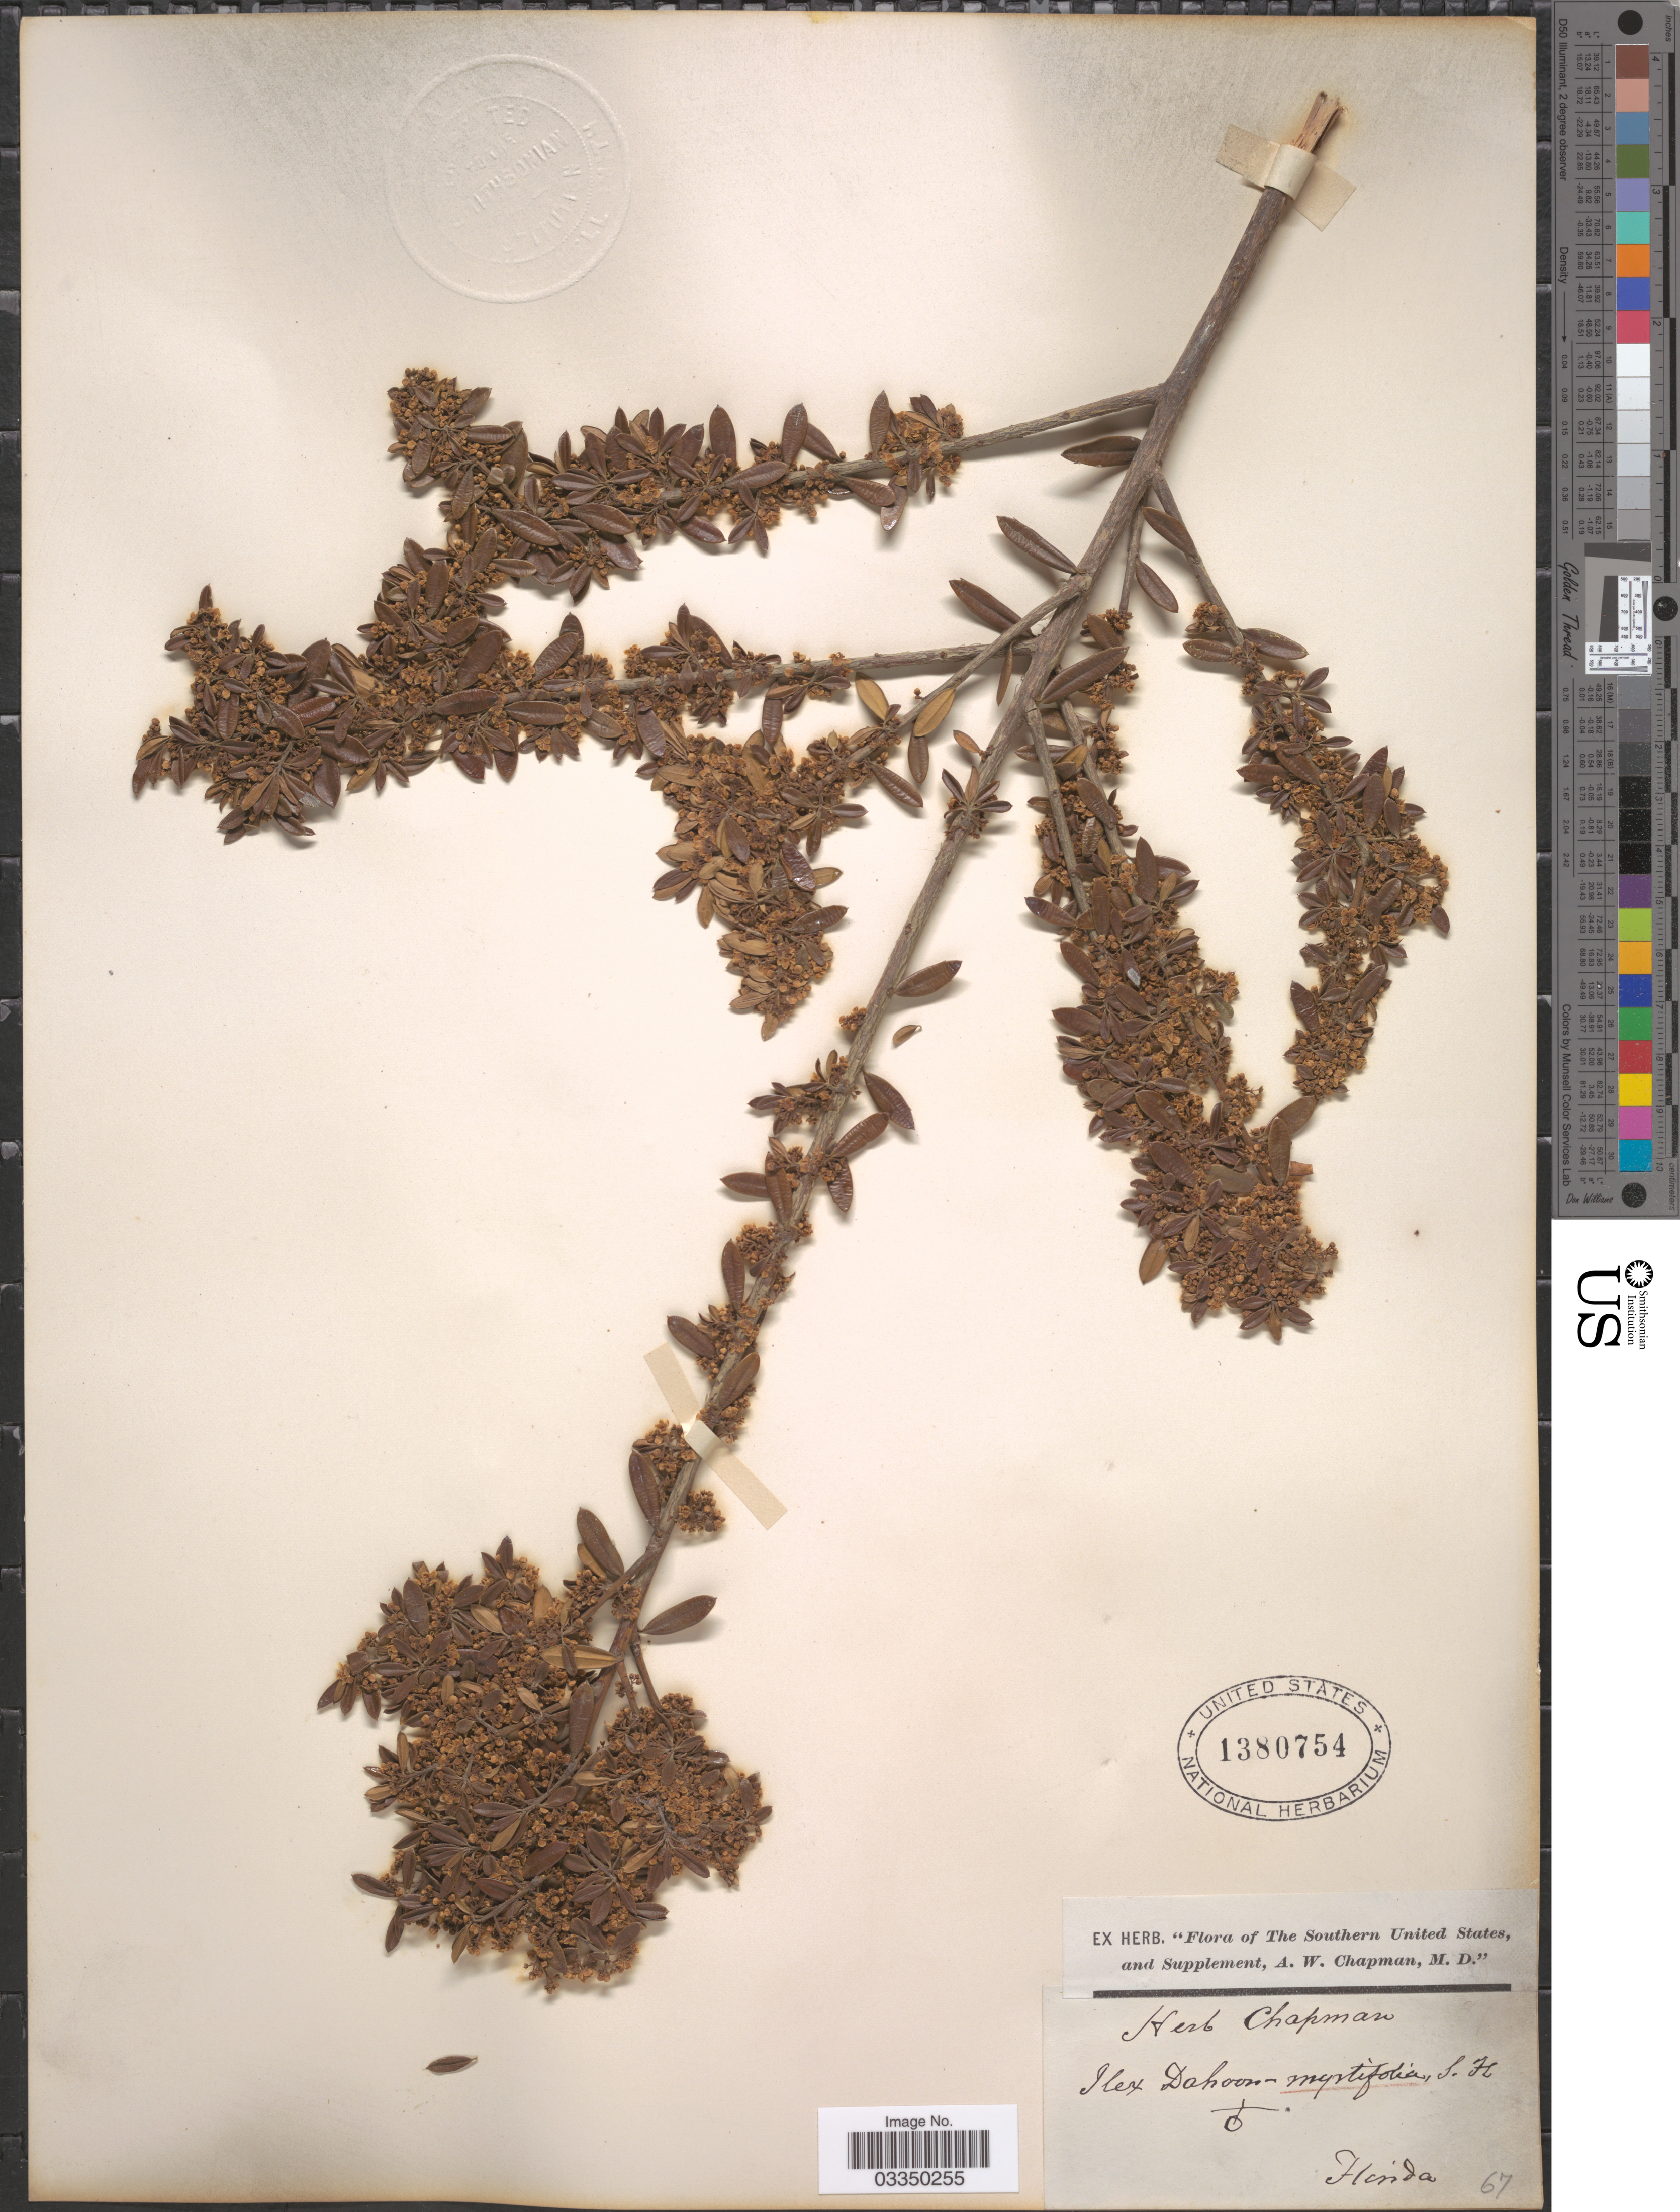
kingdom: Plantae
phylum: Tracheophyta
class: Magnoliopsida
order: Aquifoliales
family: Aquifoliaceae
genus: Ilex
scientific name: Ilex myrtifolia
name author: Walter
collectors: ex herb. A.W. Chapman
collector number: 67?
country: United States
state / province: Florida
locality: Southern United States.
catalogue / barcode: US 1380754